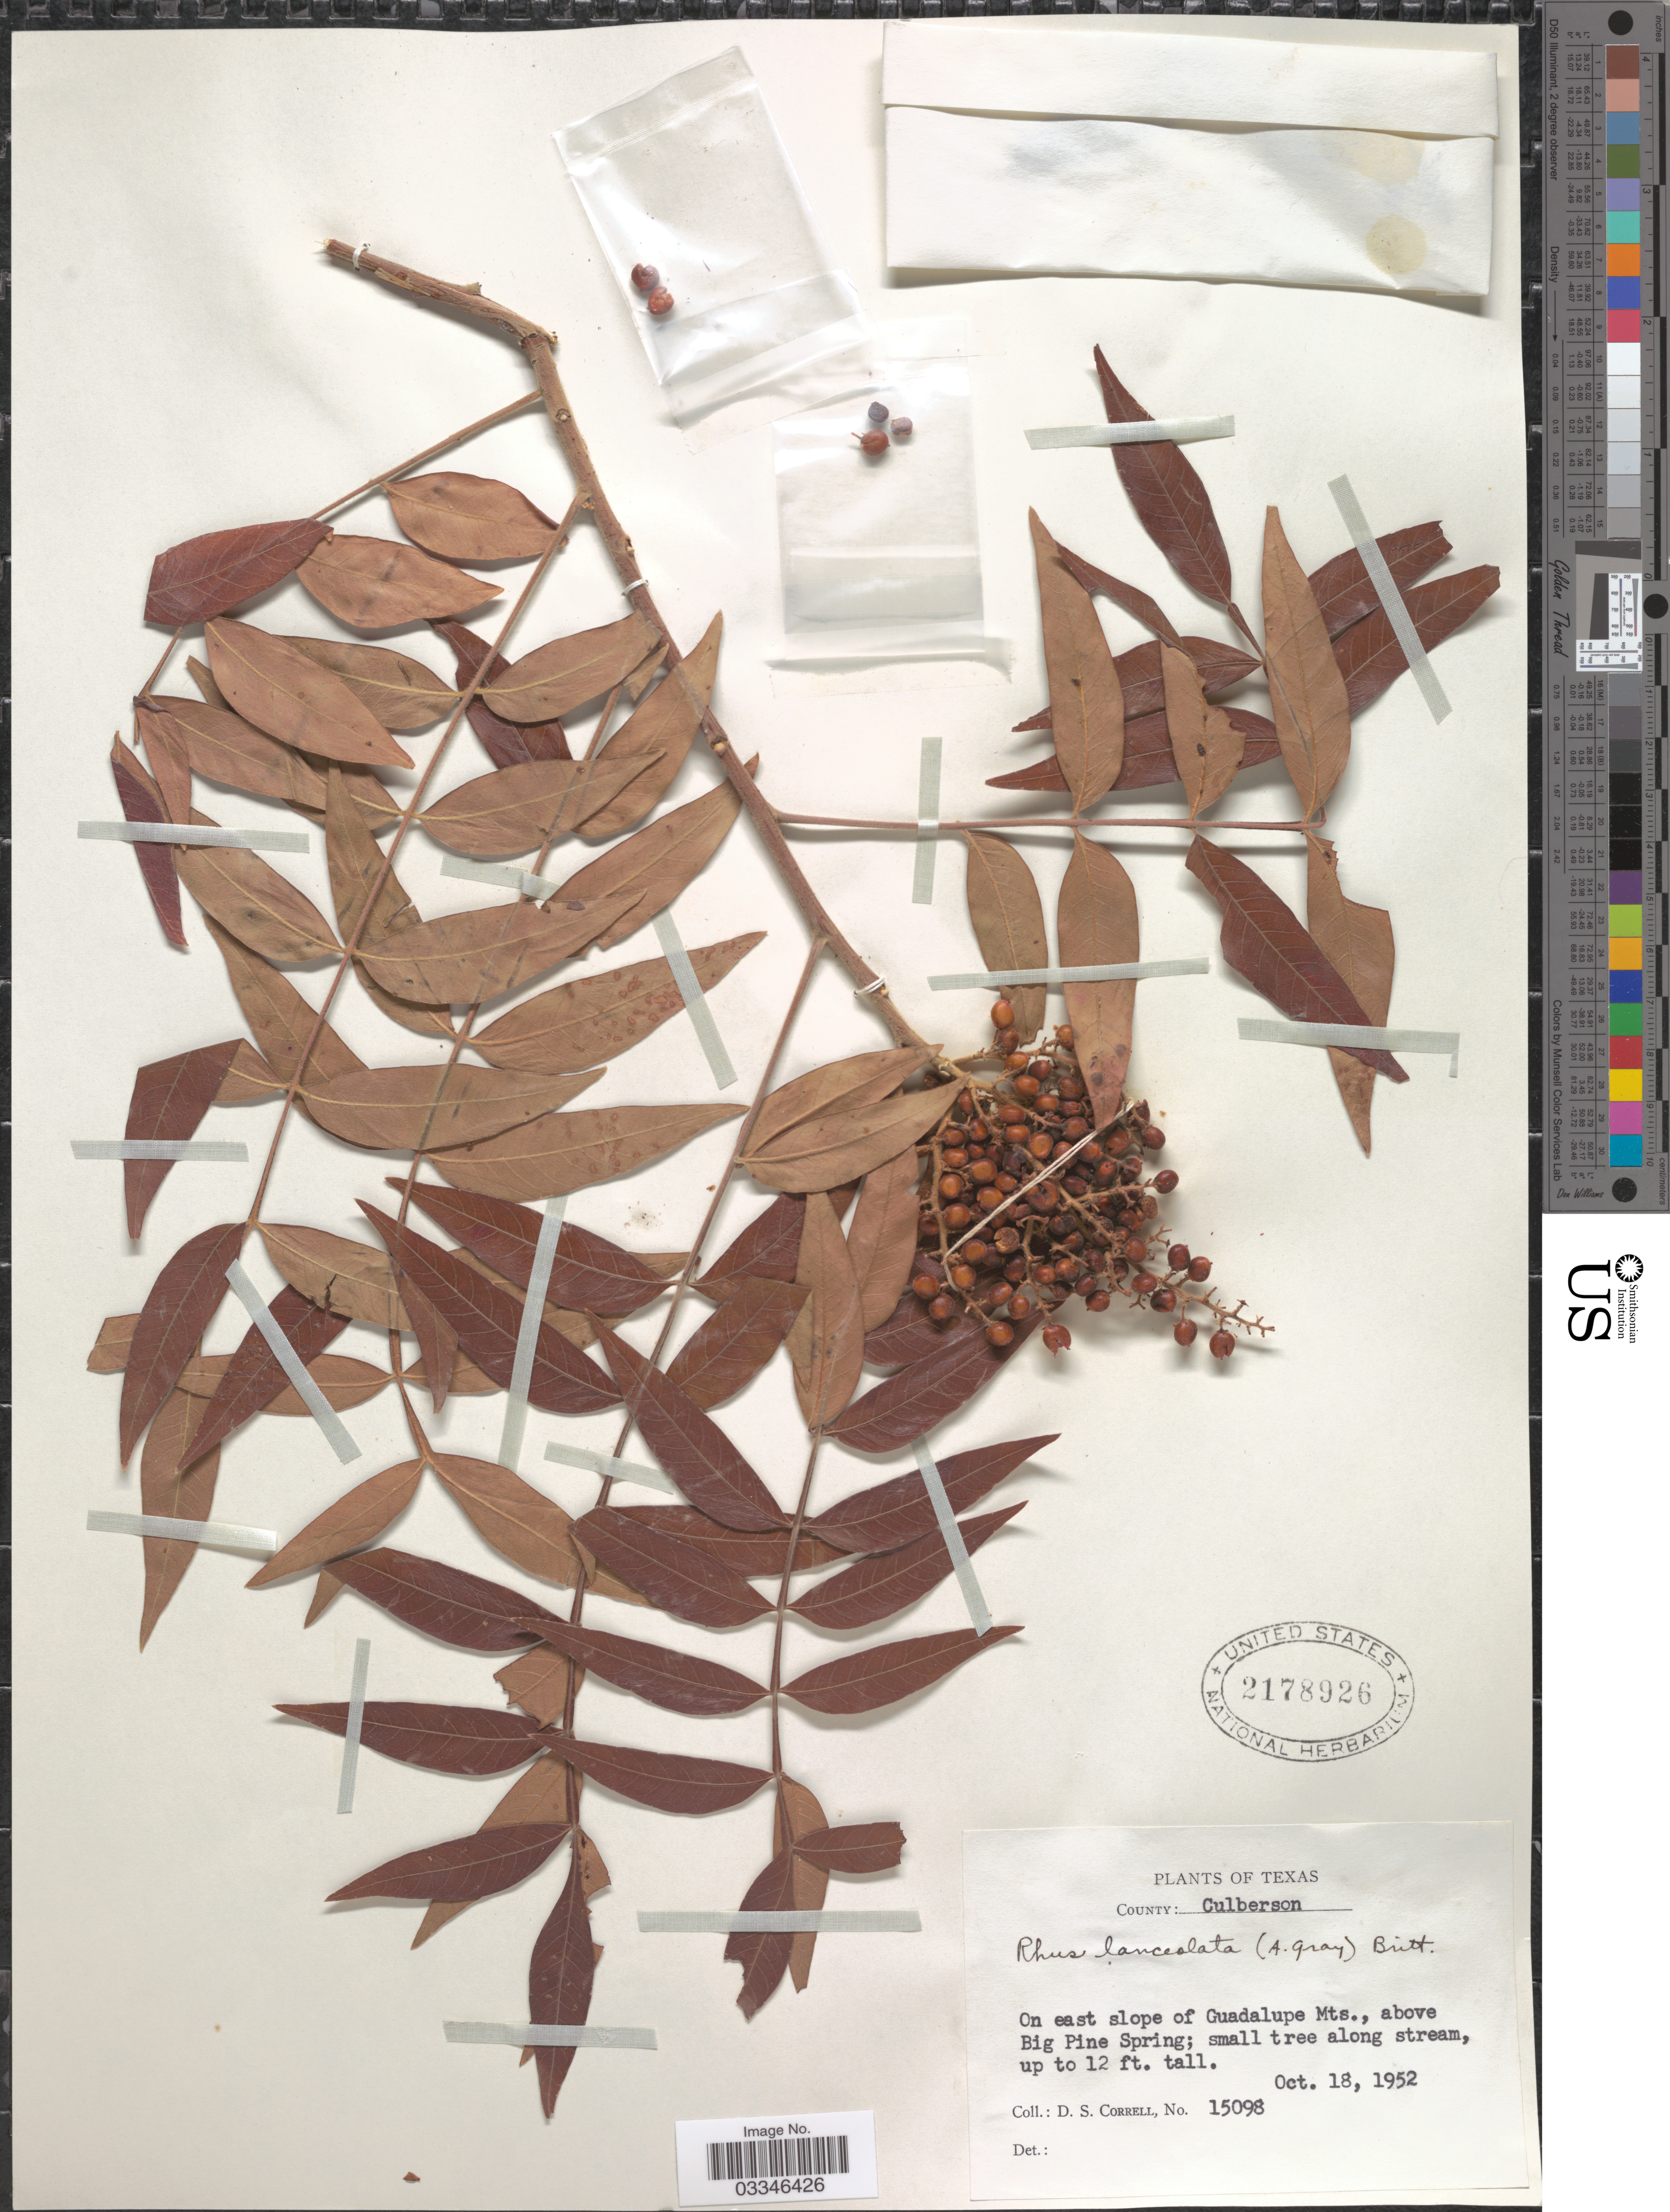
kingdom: Plantae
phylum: Tracheophyta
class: Magnoliopsida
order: Sapindales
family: Anacardiaceae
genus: Rhus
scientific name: Rhus lanceolata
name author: (A. Gray) Britton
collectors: D. S. Correll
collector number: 15098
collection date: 1952-10-18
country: United States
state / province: Texas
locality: County: Culberson, On east slope of Guadalupe Mts., above Big Pine Spring.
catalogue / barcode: US 2178926